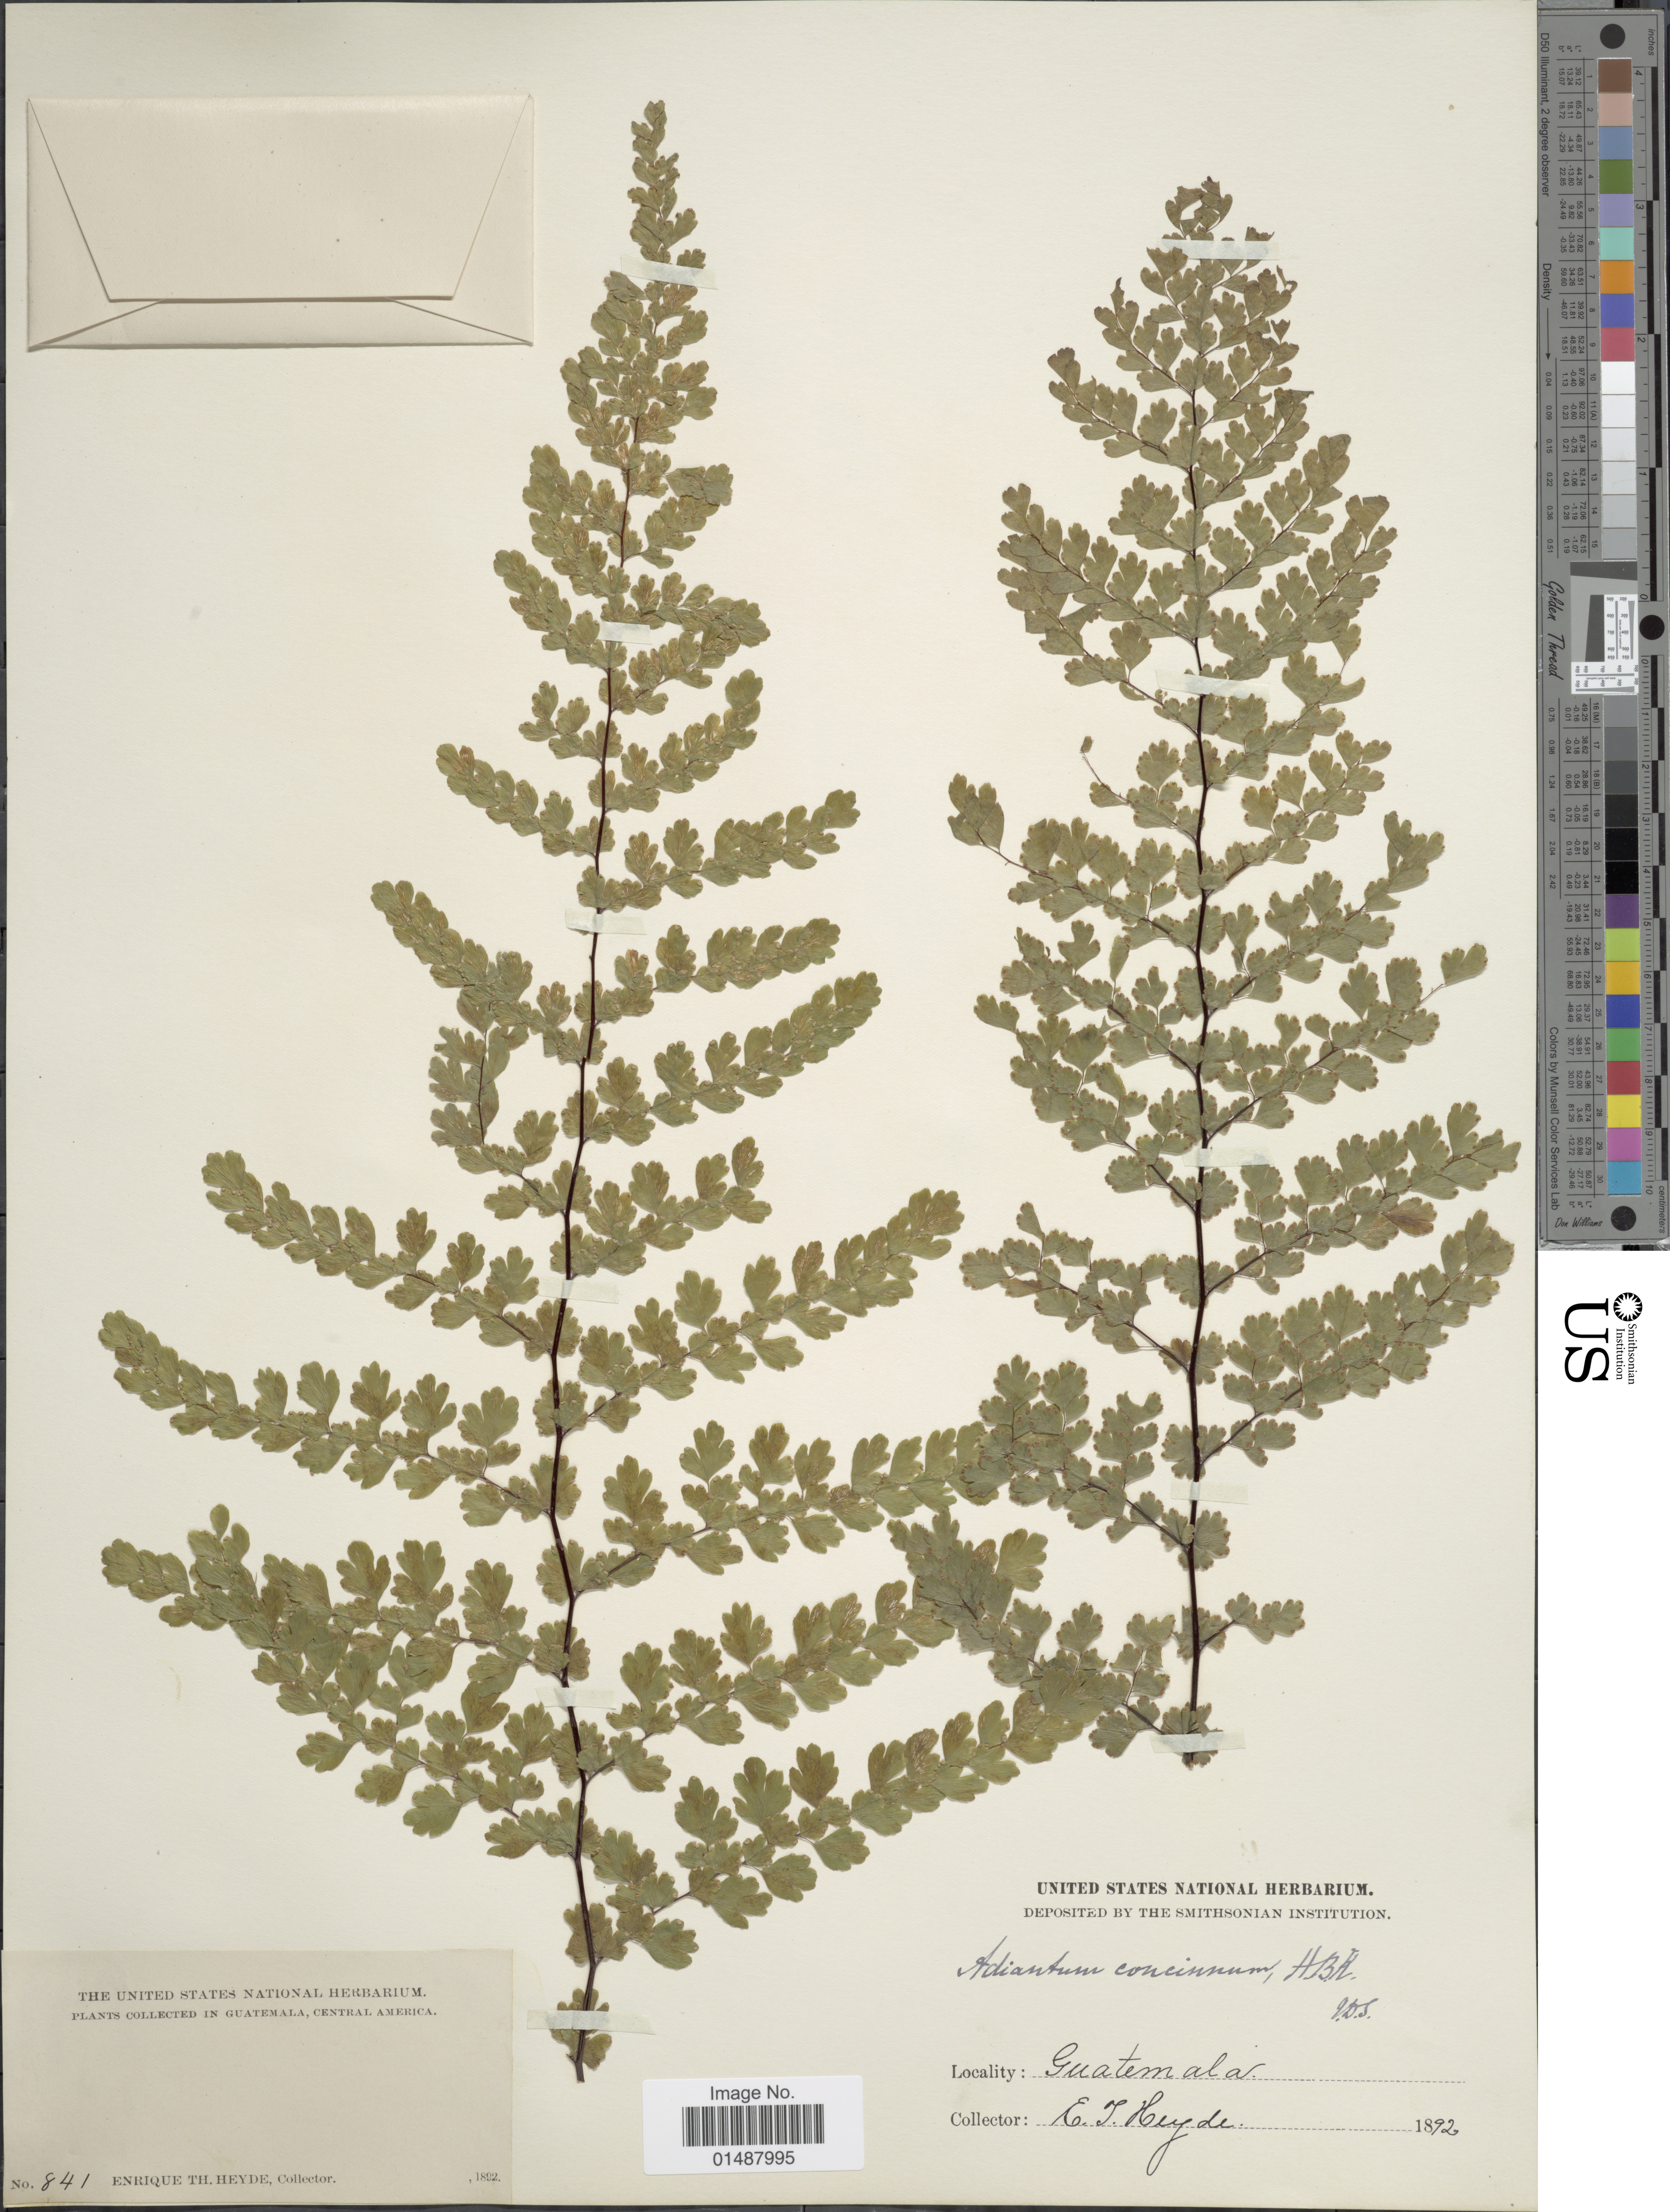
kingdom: Plantae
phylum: Tracheophyta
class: Polypodiopsida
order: Polypodiales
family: Pteridaceae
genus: Adiantum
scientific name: Adiantum concinnum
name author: Humb. & Bonpl. ex Willd.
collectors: E. T. Heyde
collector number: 841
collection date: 1892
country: Guatemala